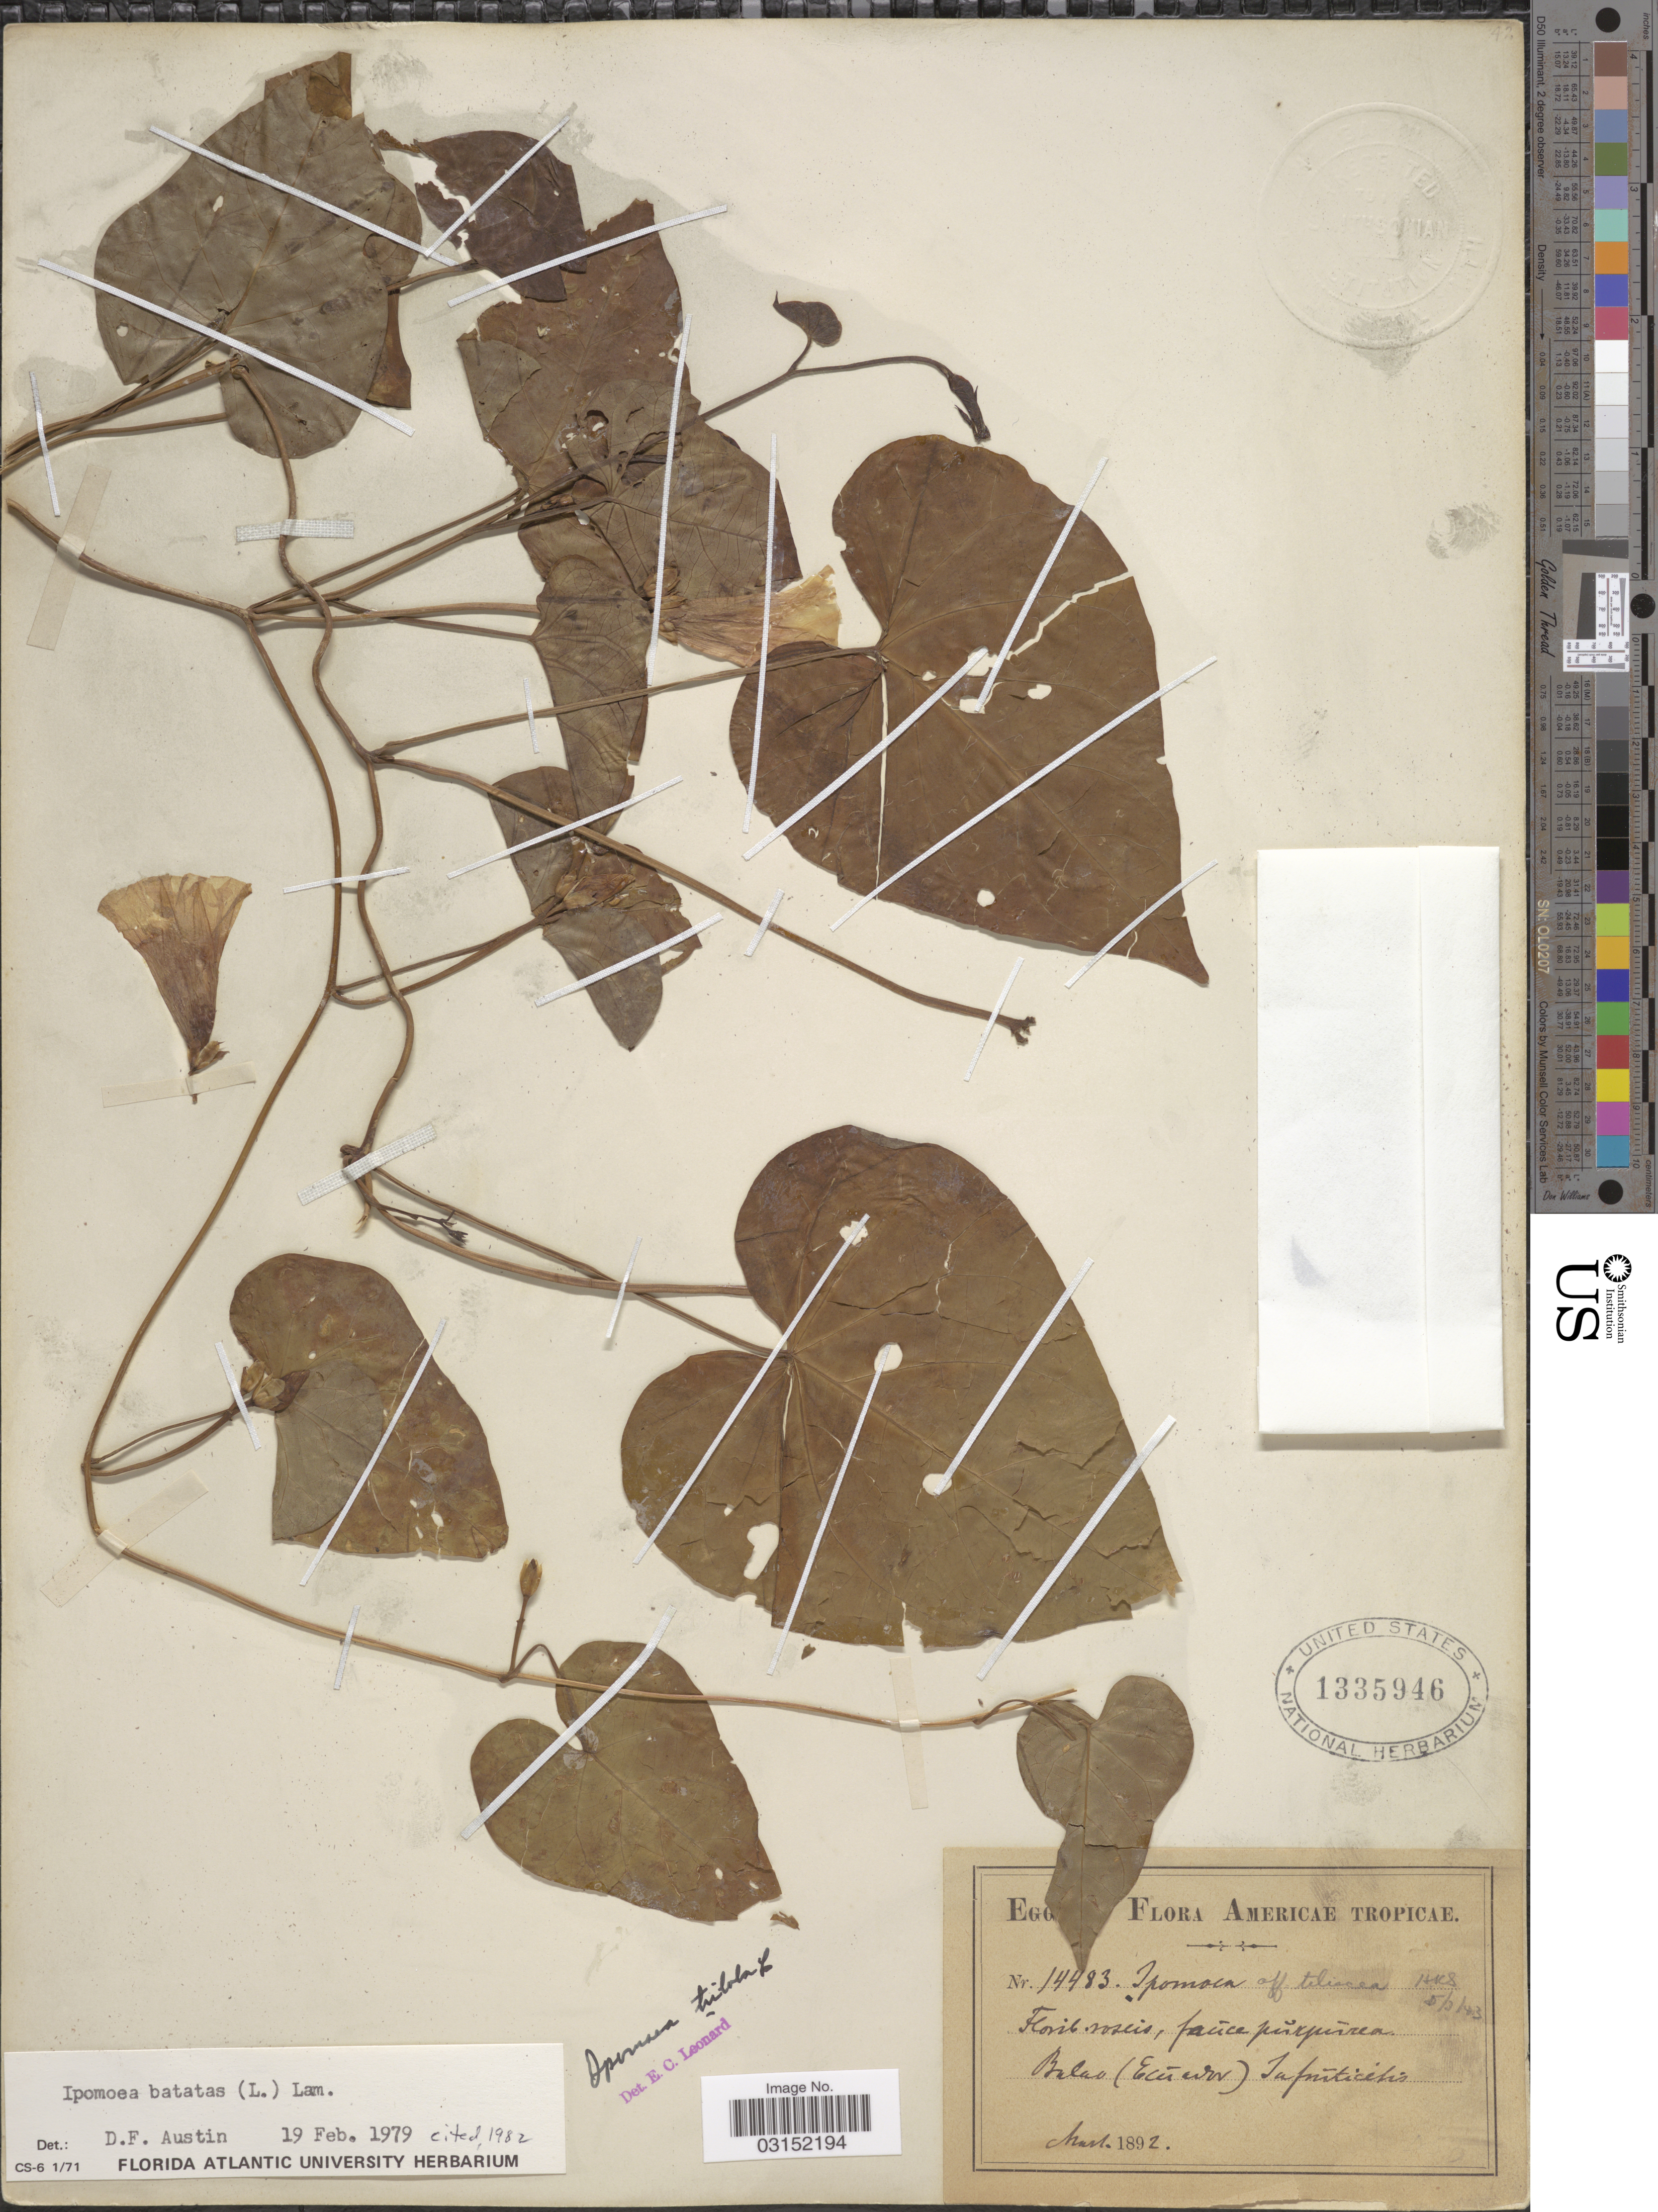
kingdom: Plantae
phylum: Tracheophyta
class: Magnoliopsida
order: Solanales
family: Convolvulaceae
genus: Ipomoea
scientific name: Ipomoea batatas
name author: (L.) Lam.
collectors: -. Eggers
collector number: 14483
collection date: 1892-03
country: Ecuador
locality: Balao.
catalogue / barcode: US 1335946